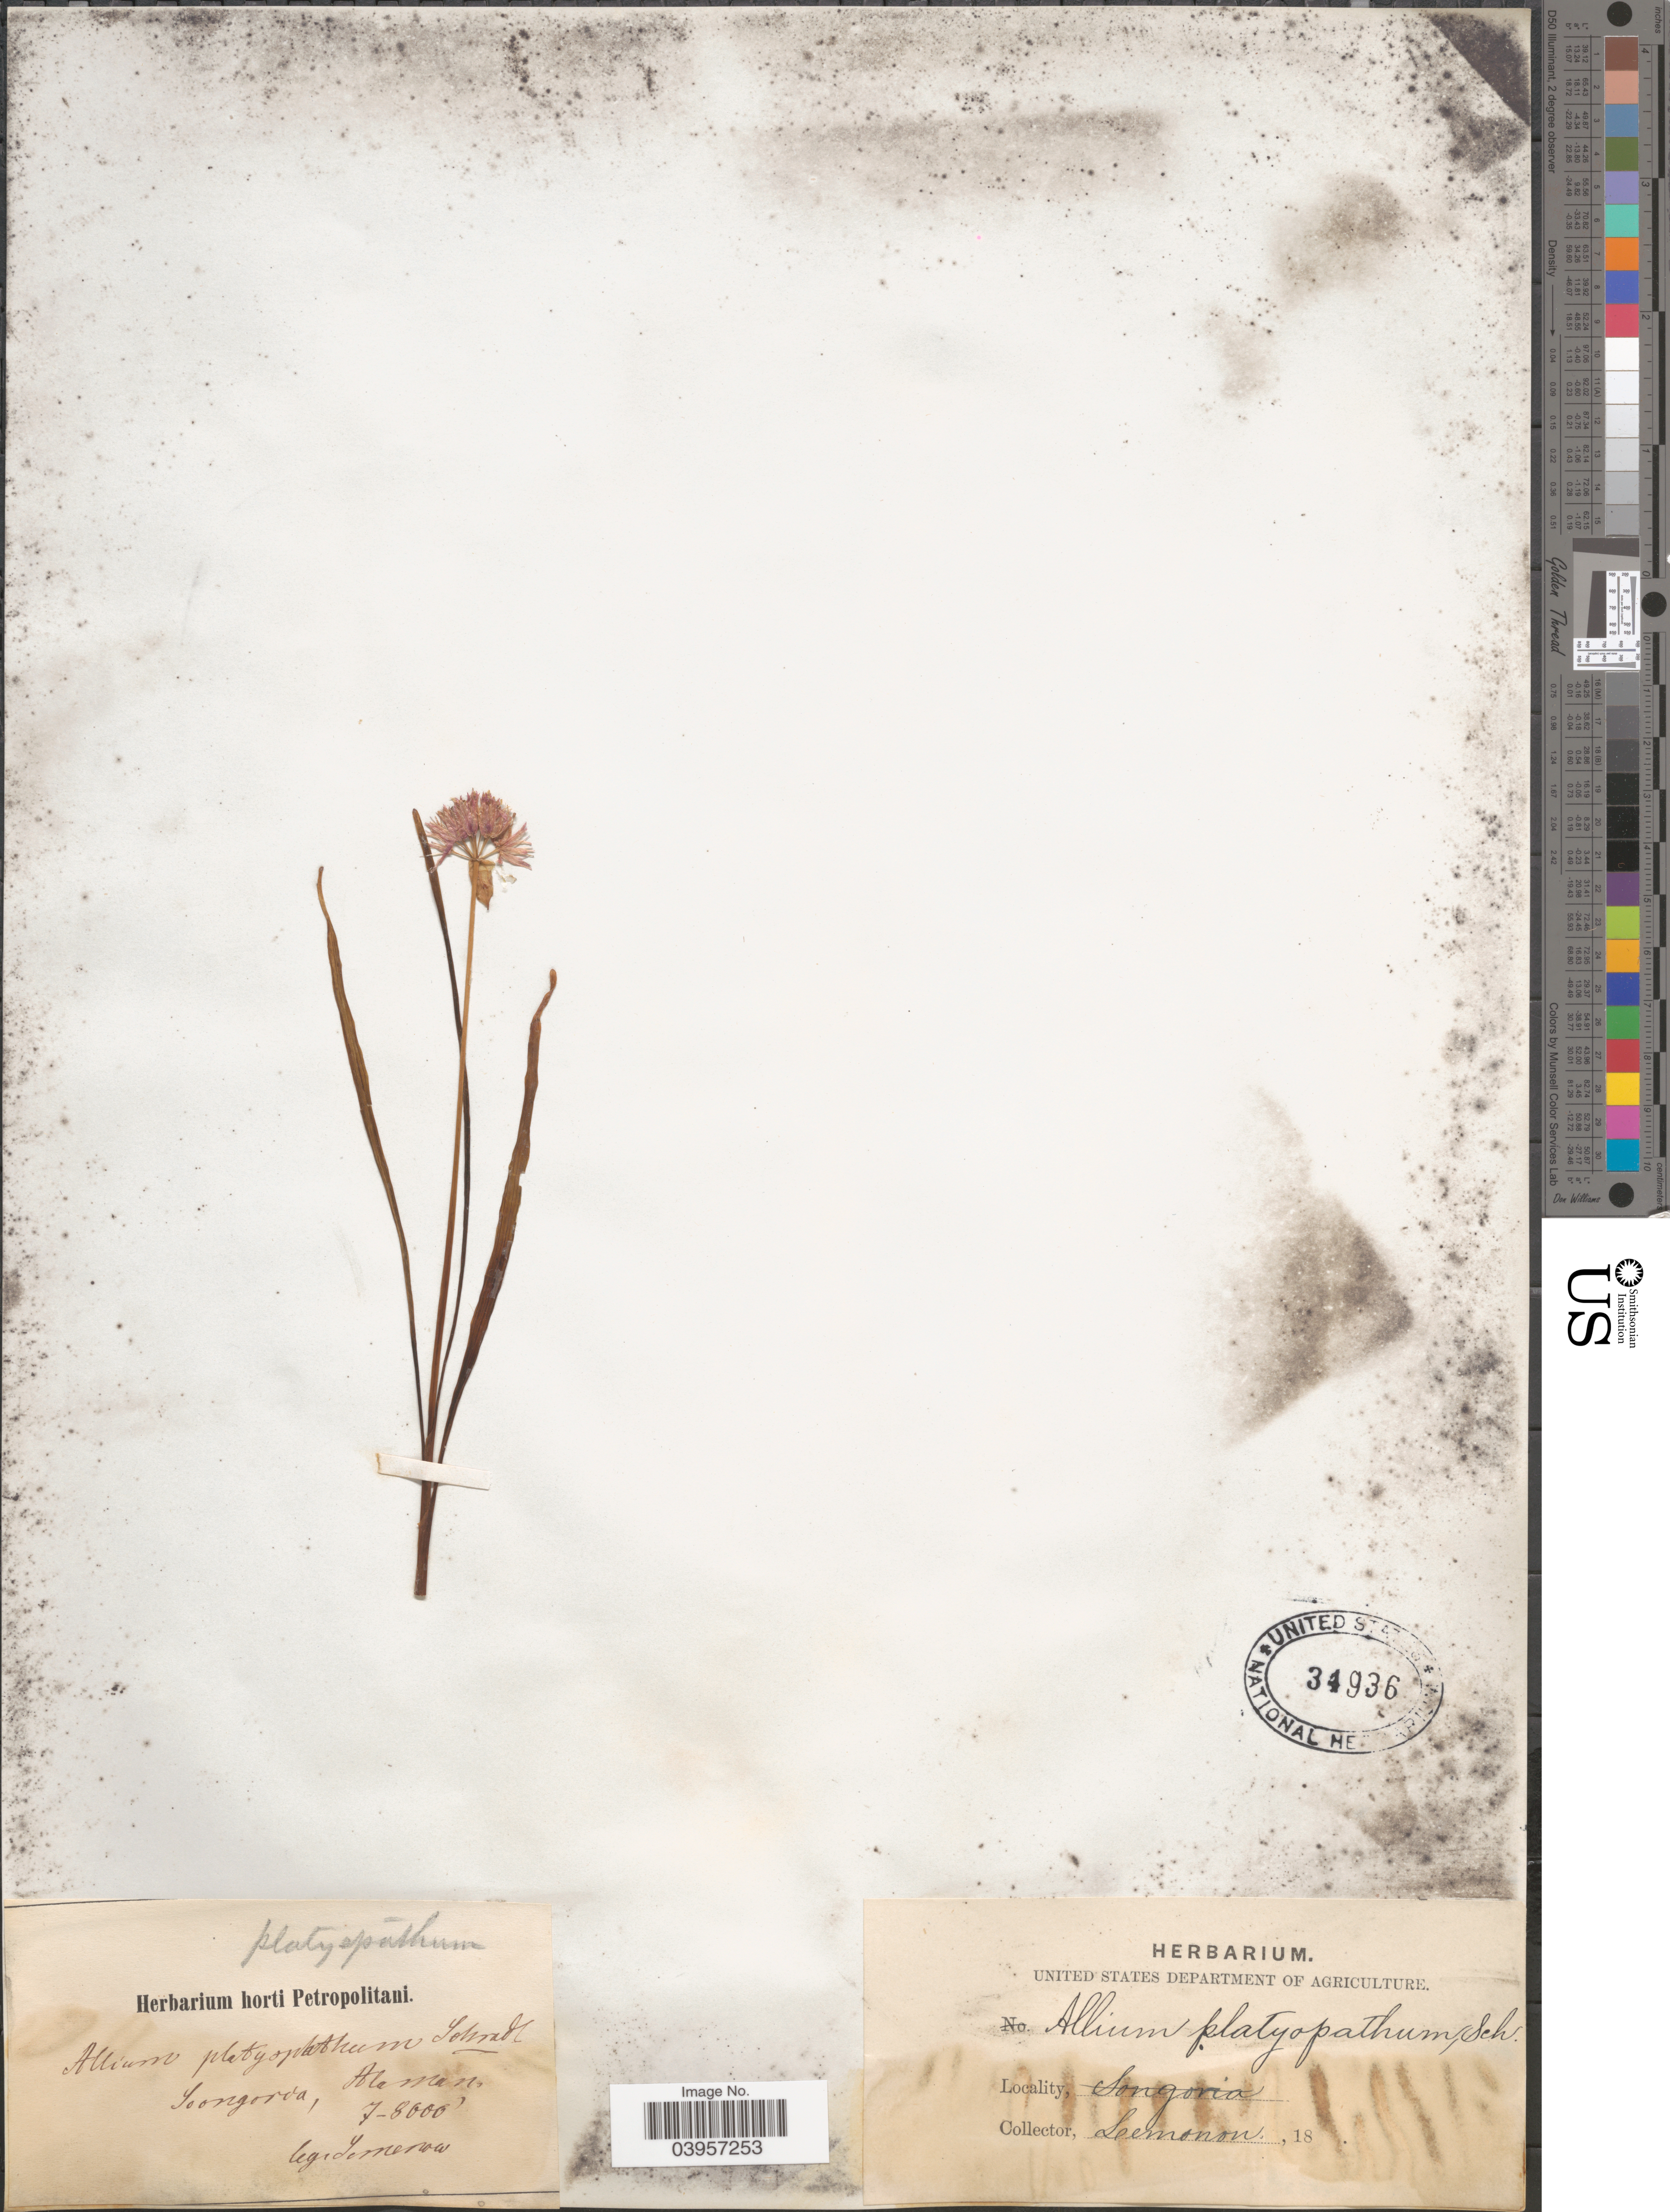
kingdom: Plantae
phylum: Tracheophyta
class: Liliopsida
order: Asparagales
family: Amaryllidaceae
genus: Allium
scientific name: Allium platyspathum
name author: Schrenk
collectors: P. P. Semenov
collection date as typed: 18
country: Iran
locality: Songoria, Alaman.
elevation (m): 2134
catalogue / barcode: US 34936